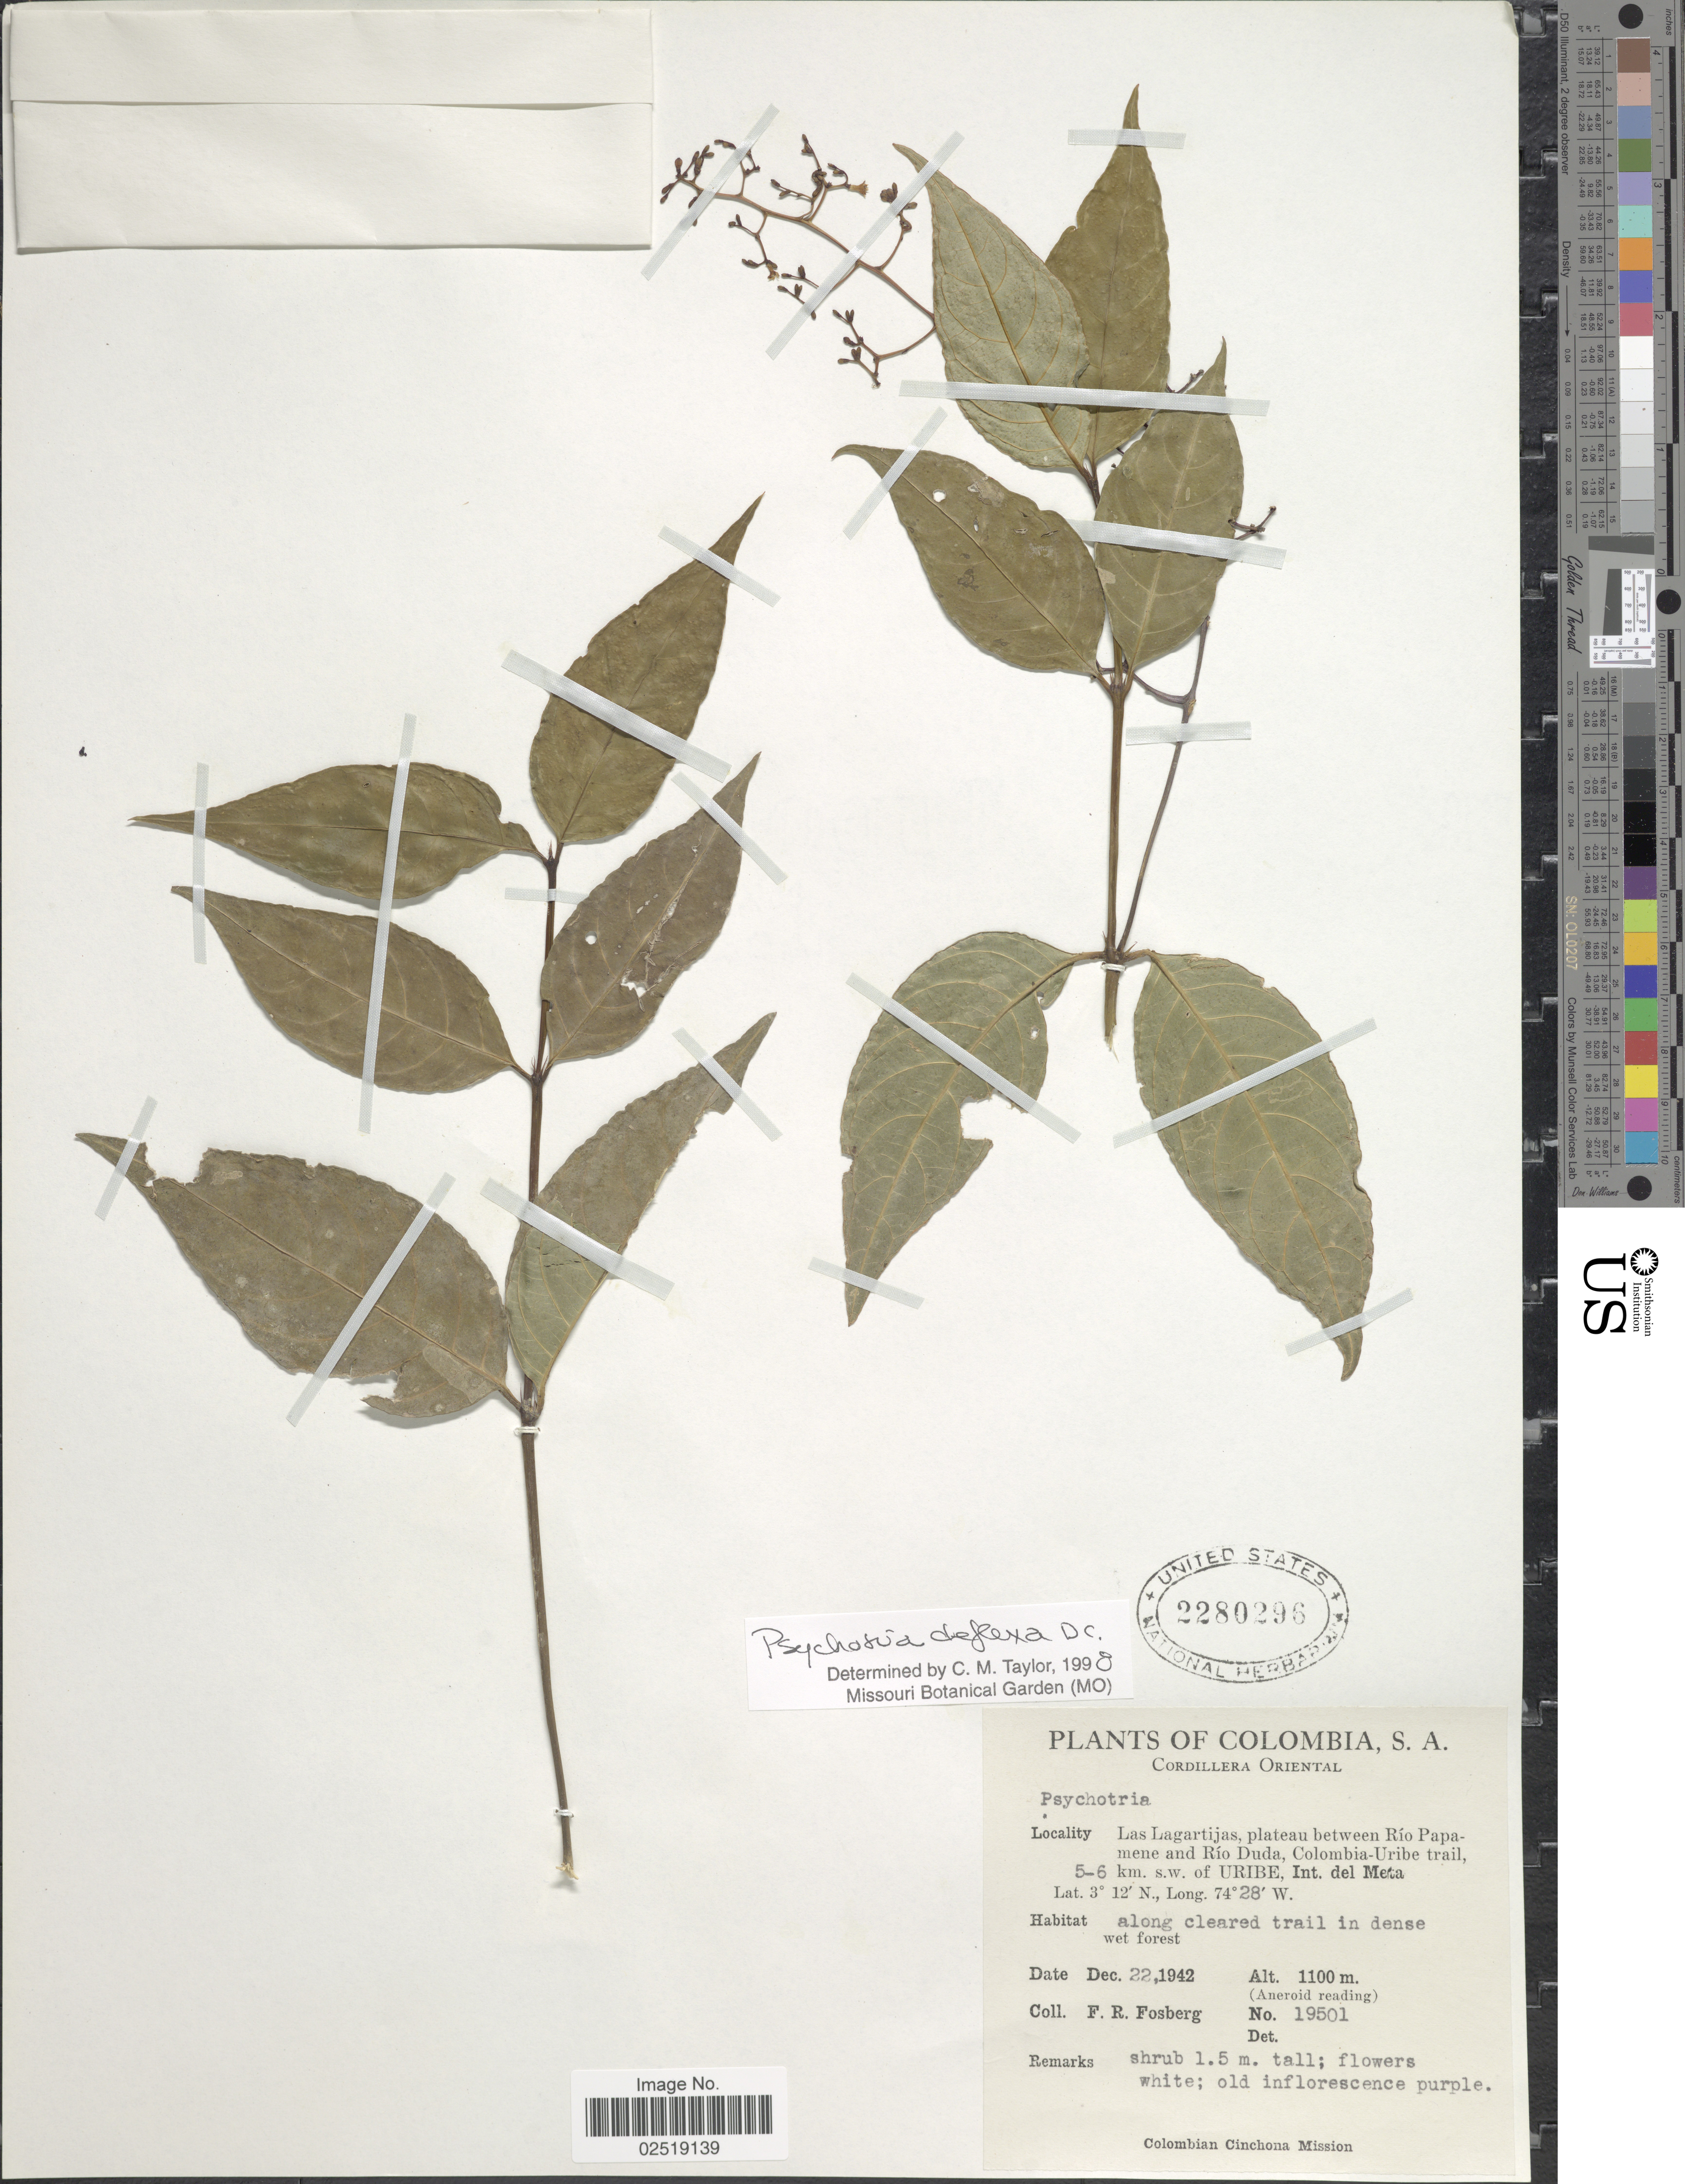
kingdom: Plantae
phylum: Tracheophyta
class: Magnoliopsida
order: Gentianales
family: Rubiaceae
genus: Psychotria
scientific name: Psychotria deflexa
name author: DC.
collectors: F. R. Fosberg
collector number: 19501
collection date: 1942-12-22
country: Colombia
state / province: Meta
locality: Cordillera Oriental. Las Lagartijas, plateau between Rio Papamene and Rio Duda, Colombia-Uribe trail, 5-6 km. s.w. of Uribe, Int. del Meta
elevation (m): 1100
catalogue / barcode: US 2280296